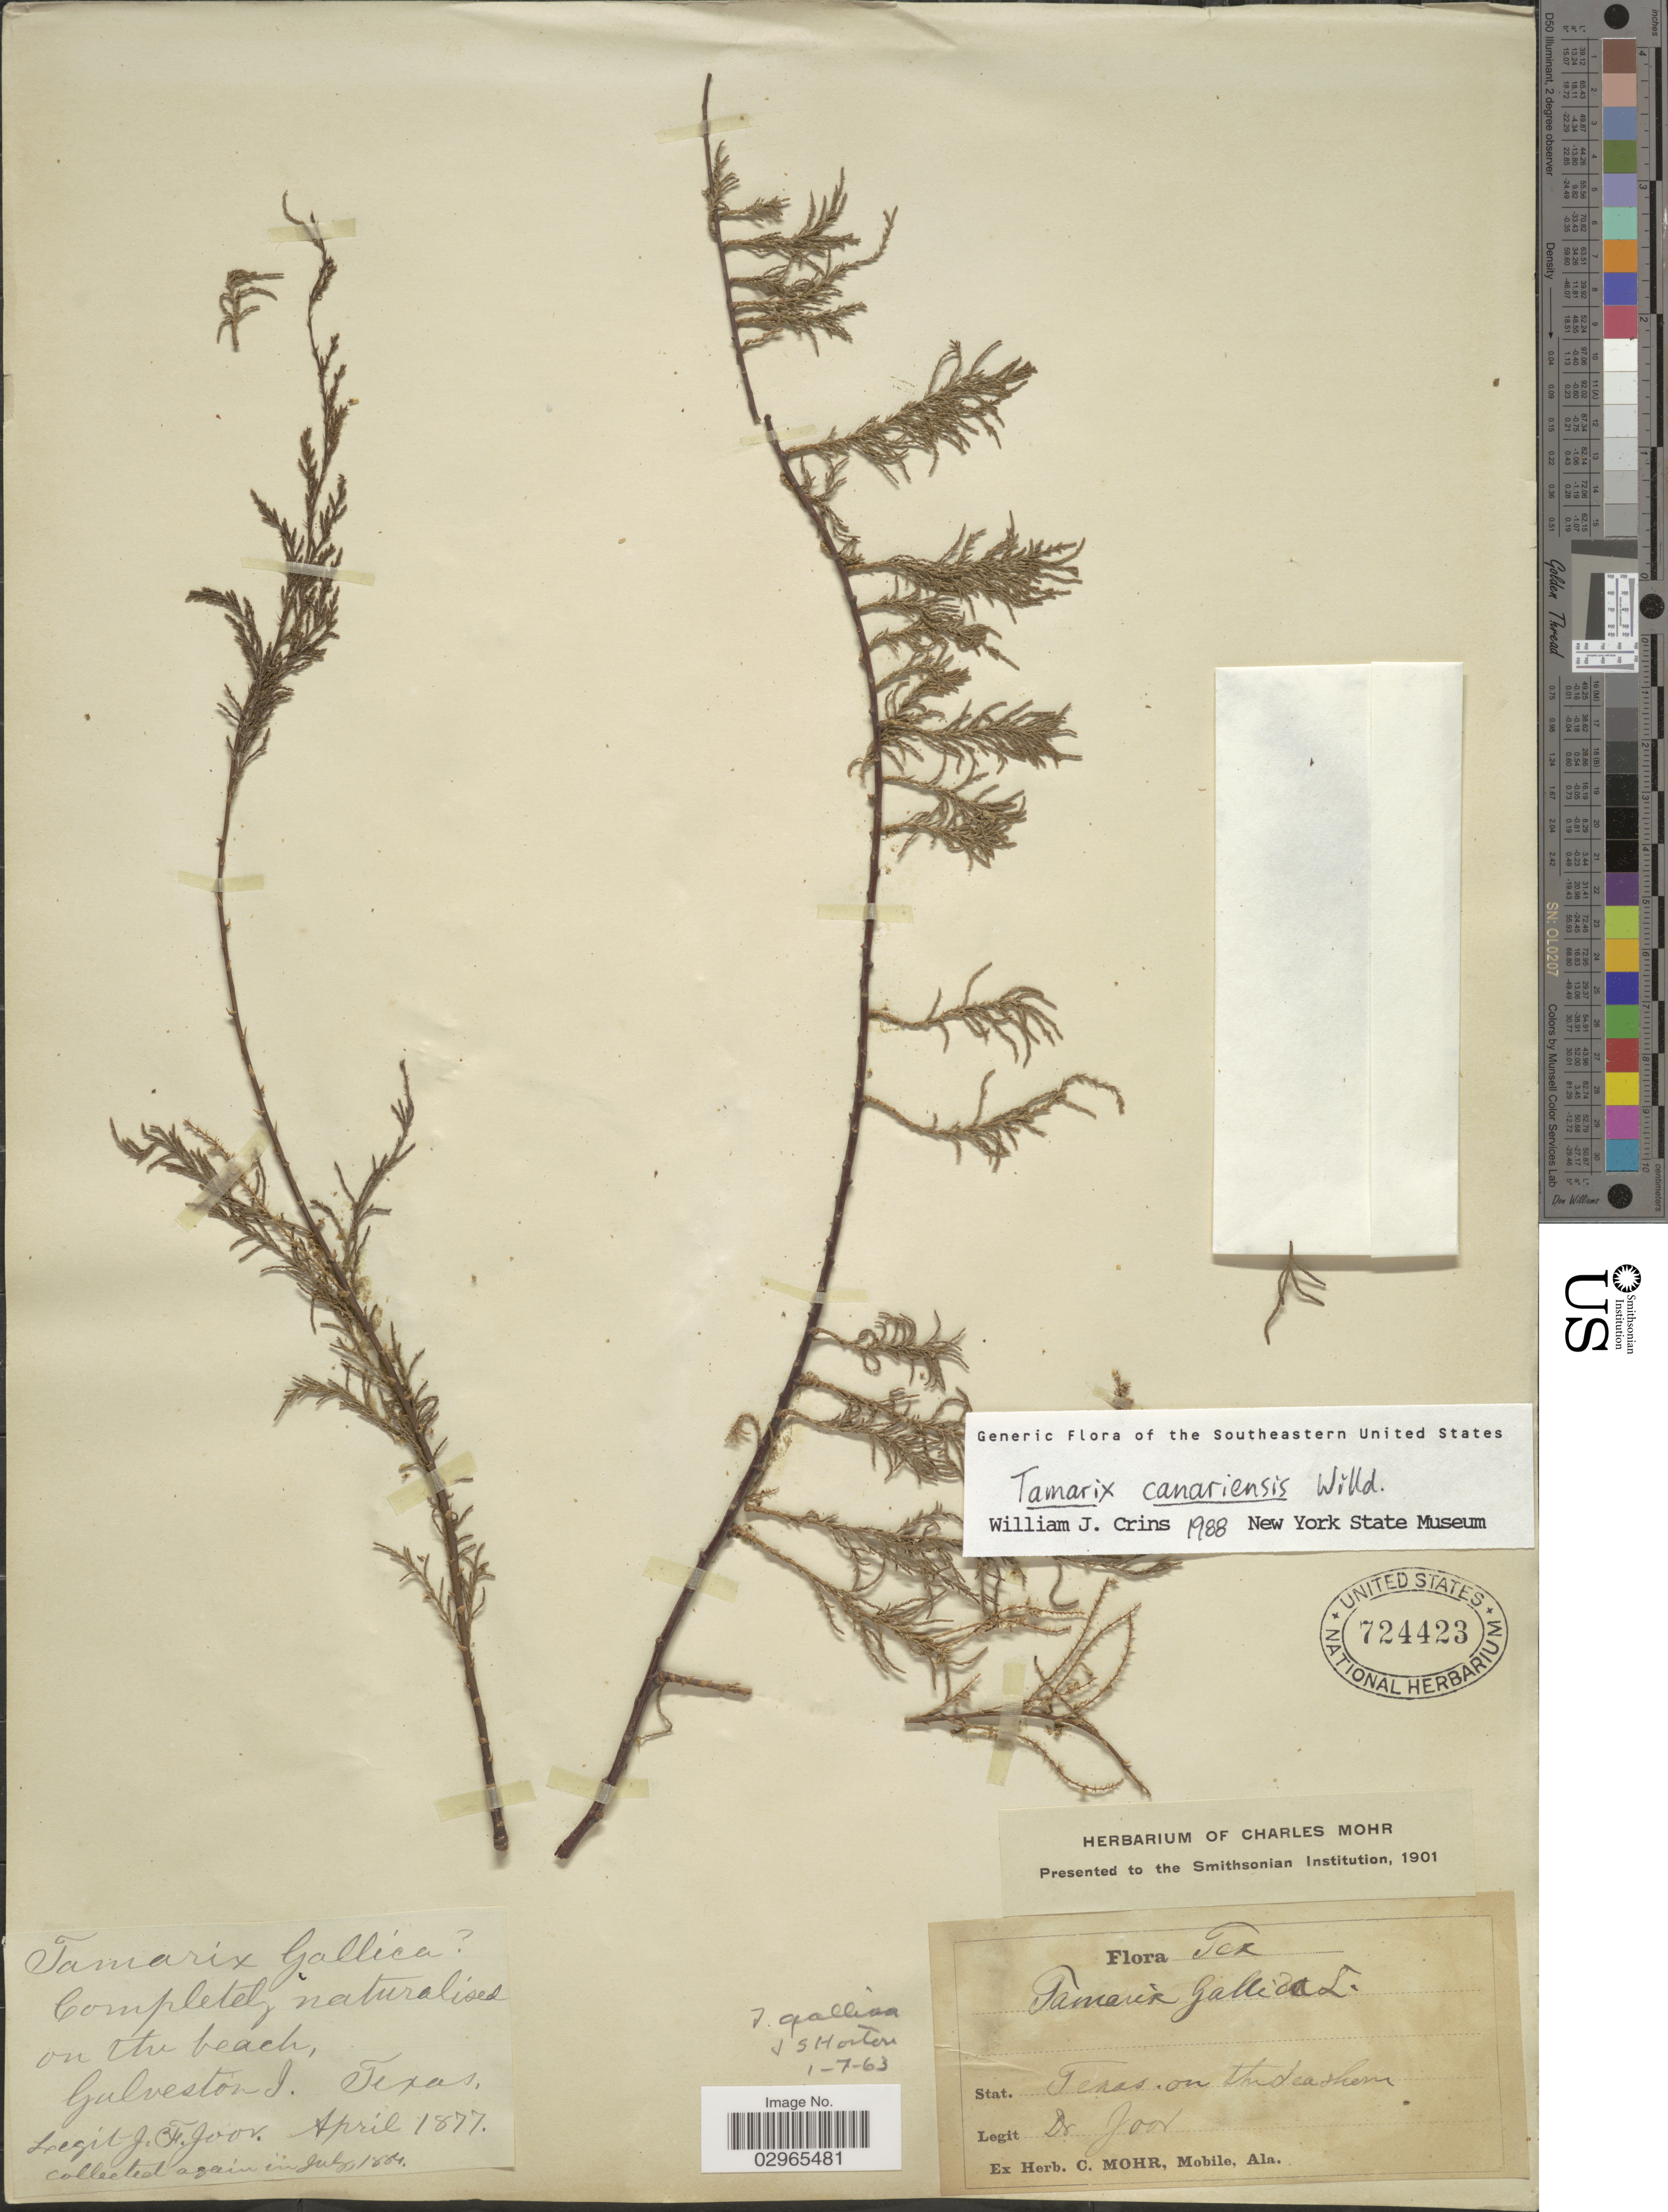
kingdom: Plantae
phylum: Tracheophyta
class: Magnoliopsida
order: Caryophyllales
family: Tamaricaceae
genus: Tamarix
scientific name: Tamarix canariensis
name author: Willd.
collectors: J. F. Joor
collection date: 1877-04/1884-07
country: United States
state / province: Texas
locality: Galveston.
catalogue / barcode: US 724423